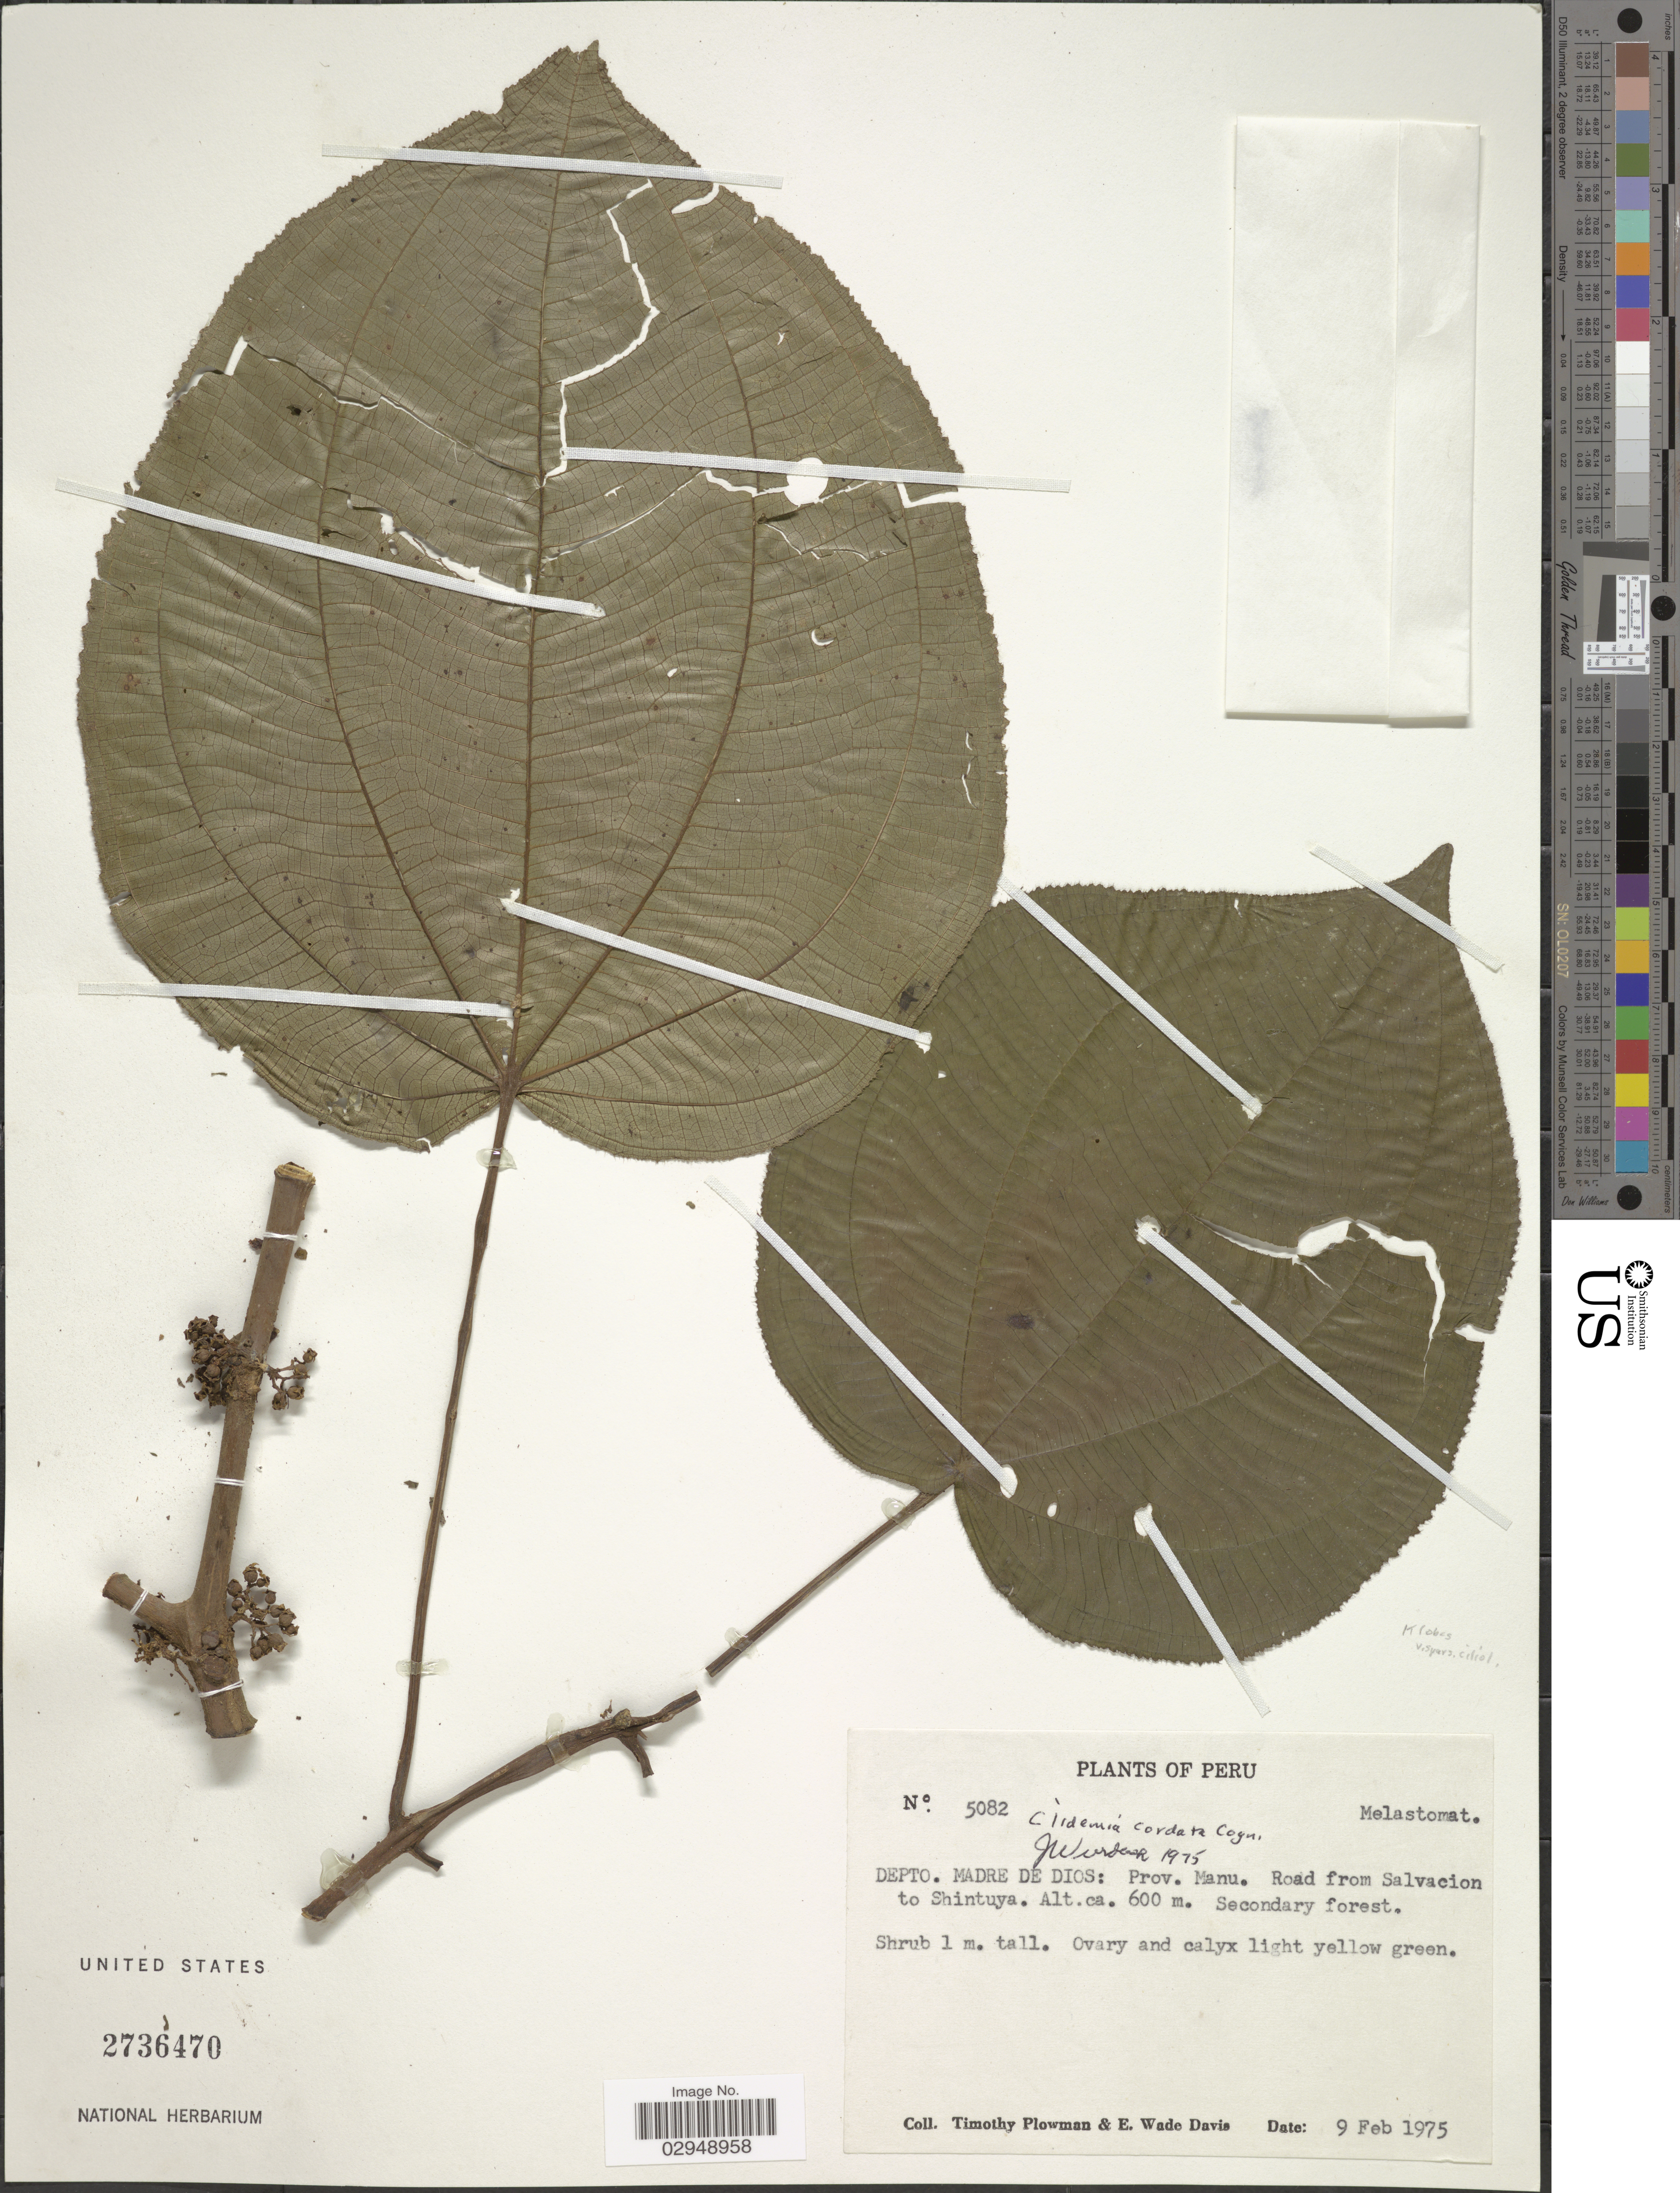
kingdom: Plantae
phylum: Tracheophyta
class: Magnoliopsida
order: Myrtales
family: Melastomataceae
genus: Clidemia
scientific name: Clidemia cordata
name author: Cogn. ex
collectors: T. Plowman & E. W. Davis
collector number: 5082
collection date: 1975-02-09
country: Peru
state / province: Madre de Dios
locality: Depto. Madre de Dios: Prov. Manu. Road from Salvacion to Shintuya.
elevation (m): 600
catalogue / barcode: US 2736470